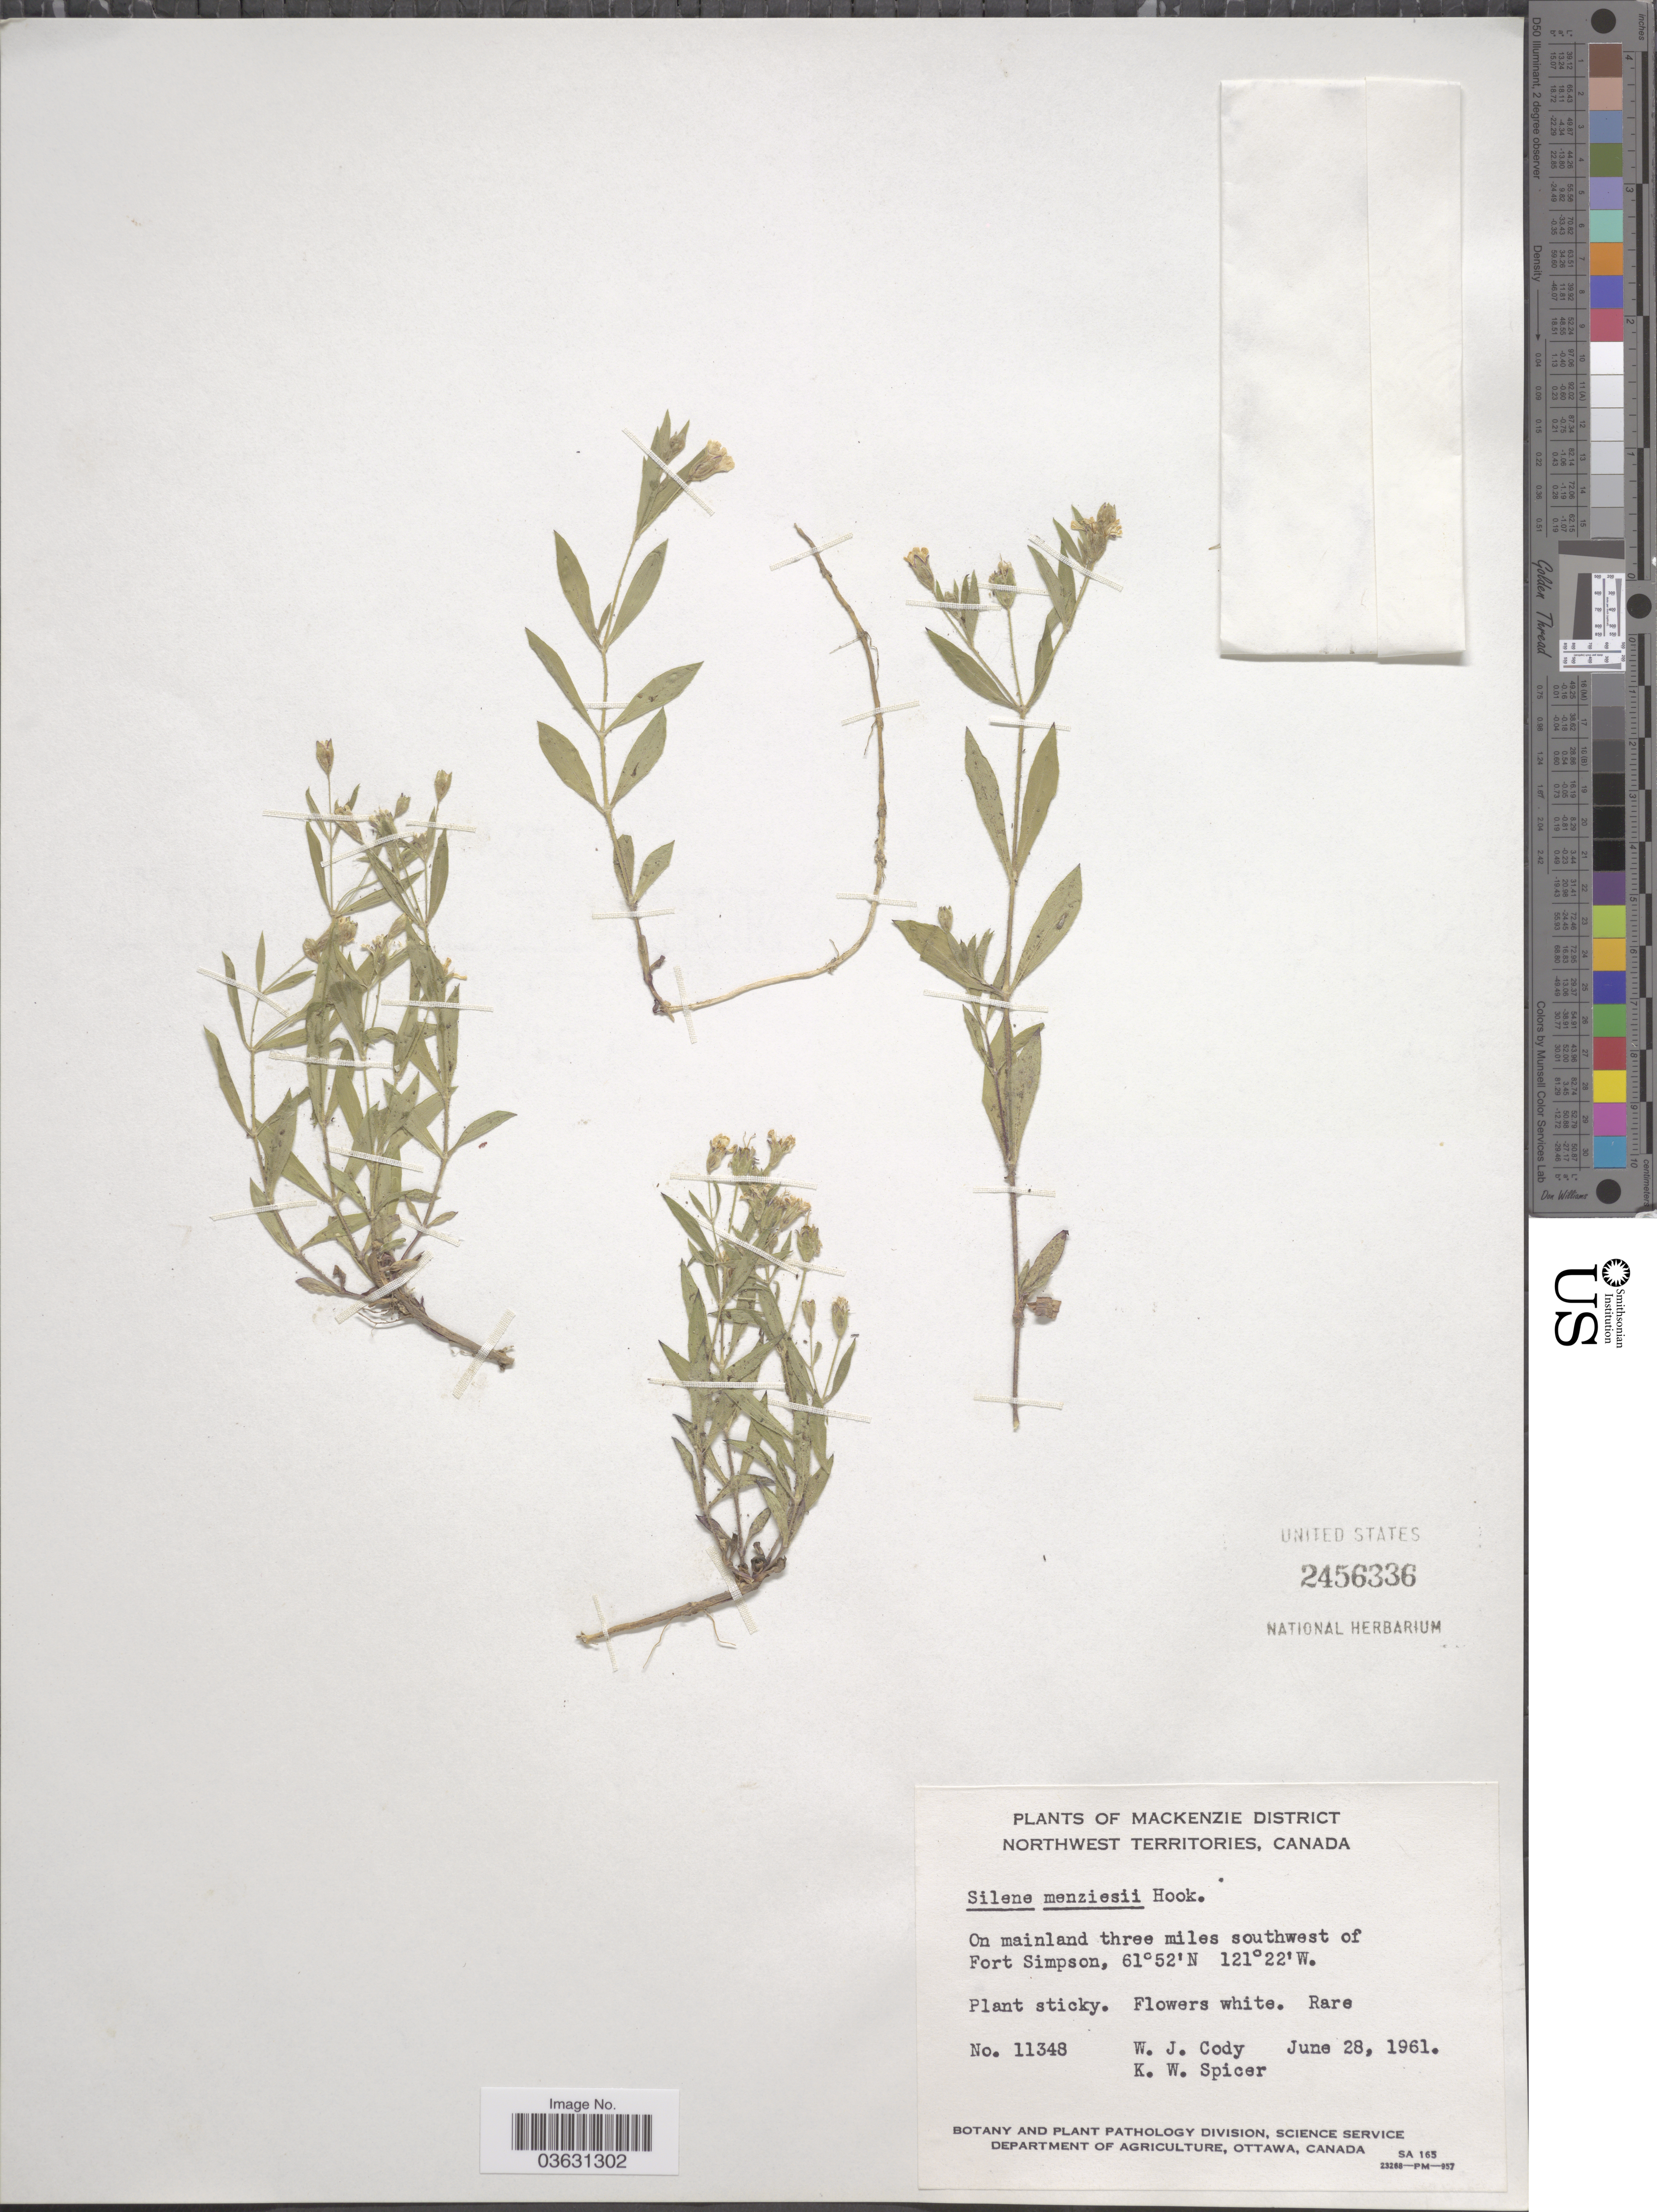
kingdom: Plantae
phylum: Tracheophyta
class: Magnoliopsida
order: Caryophyllales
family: Caryophyllaceae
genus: Silene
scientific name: Silene menziesii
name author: Hook.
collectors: W. Cody & K. Spicer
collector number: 11348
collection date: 1961-06-28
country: Canada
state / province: Northwest Territories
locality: Mackenzie District. On mainland three miles southwest of Fort Simpson.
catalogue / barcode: US 2456336